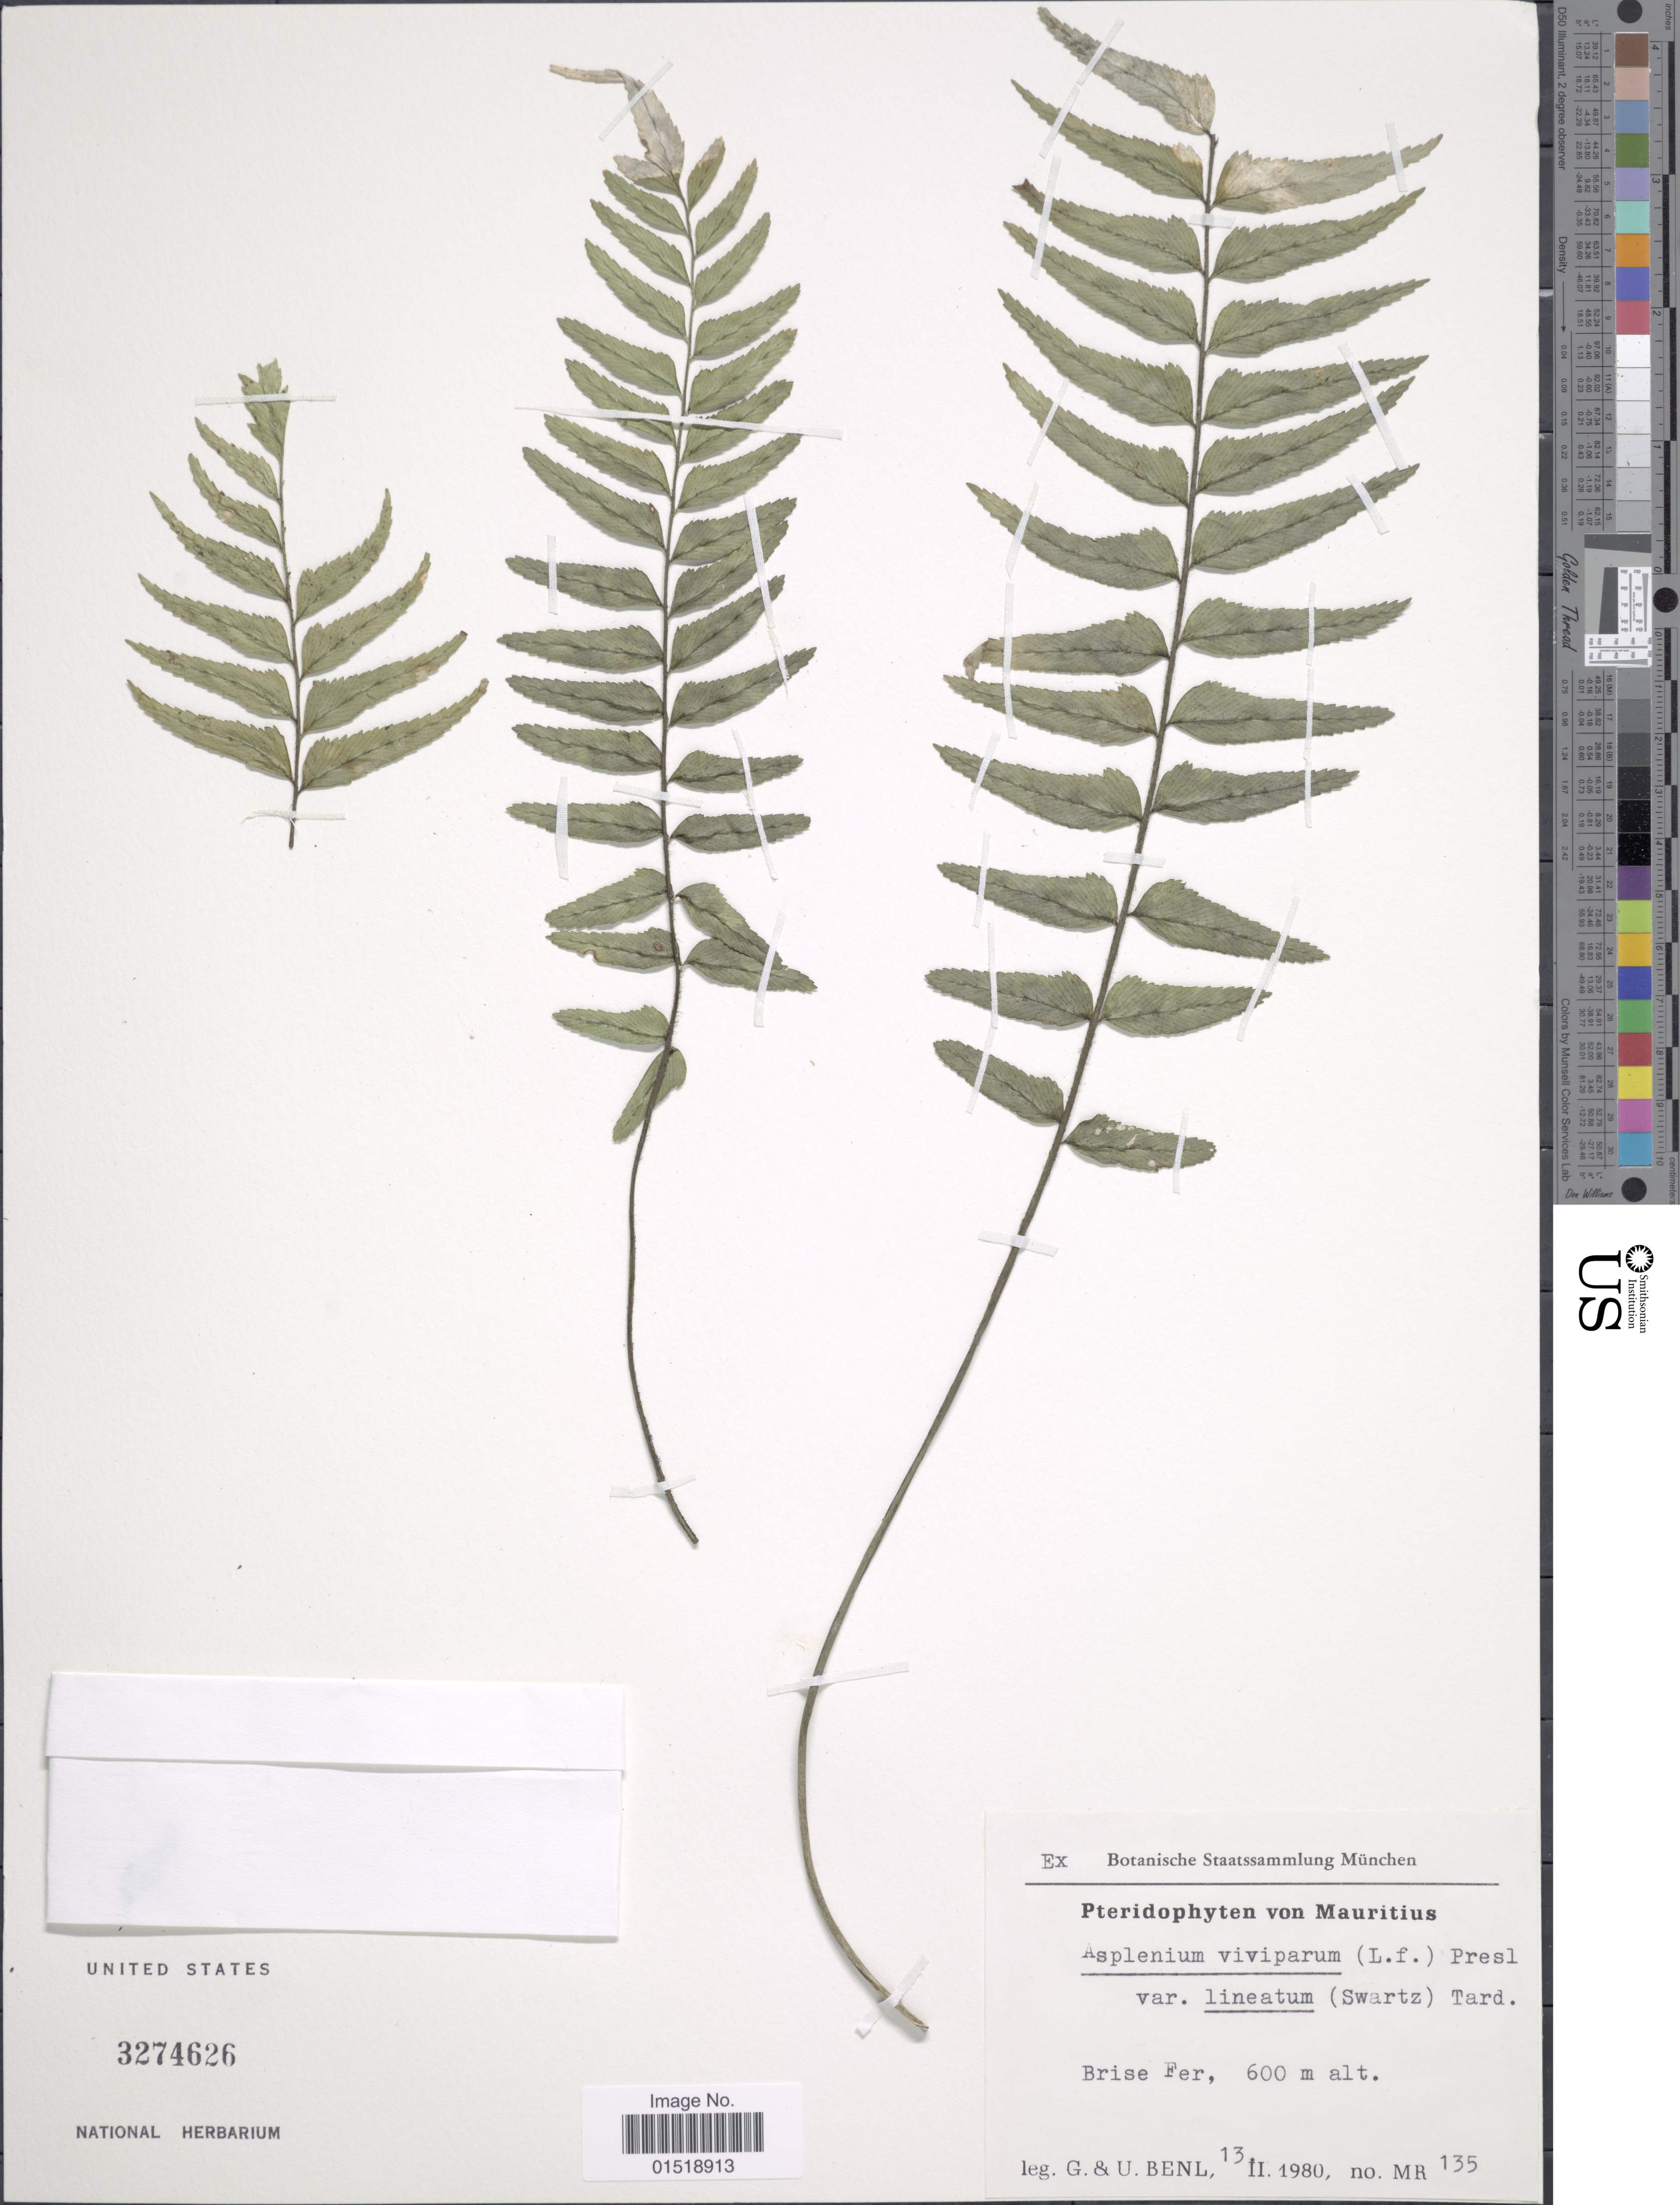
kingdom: Plantae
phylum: Tracheophyta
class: Polypodiopsida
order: Polypodiales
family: Aspleniaceae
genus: Asplenium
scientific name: Asplenium daucifolium var. daucifolium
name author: Lam.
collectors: G. Benl & U. Benl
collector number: MR135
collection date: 1980-02-13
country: Mauritius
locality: Brise Fer.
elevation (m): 600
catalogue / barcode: US 3274626